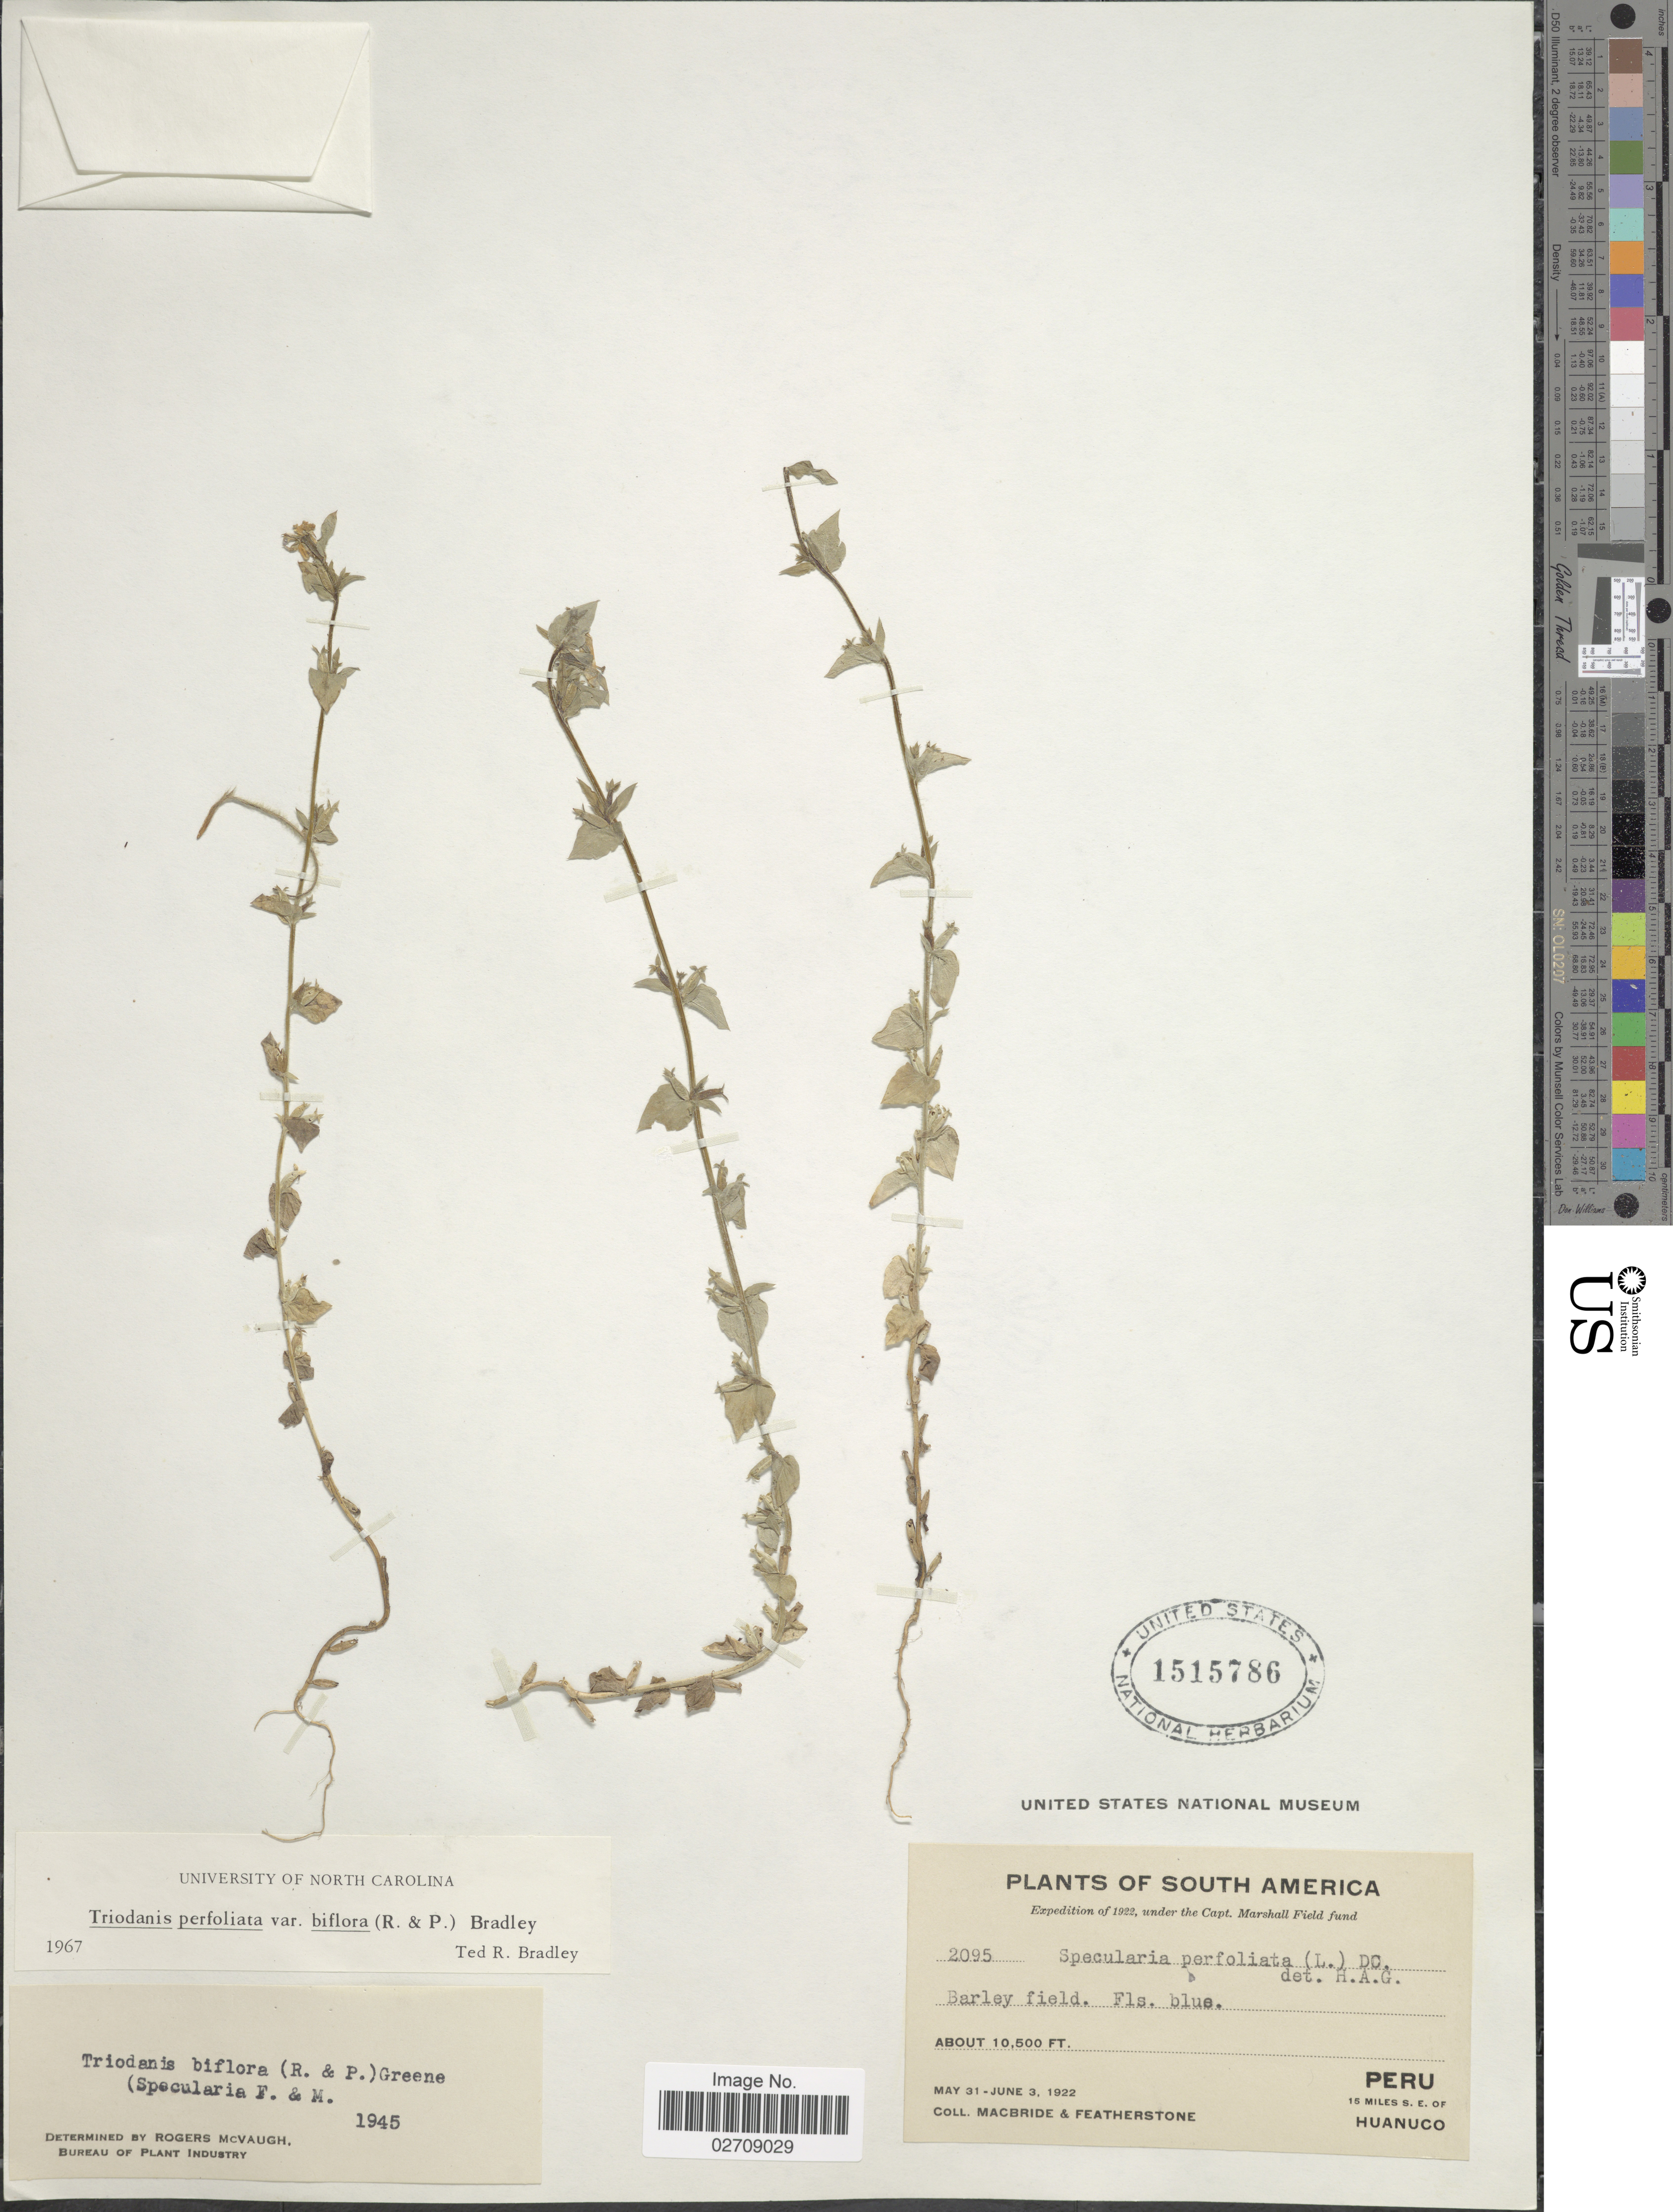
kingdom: Plantae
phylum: Tracheophyta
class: Magnoliopsida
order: Asterales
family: Campanulaceae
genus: Triodanis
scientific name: Triodanis perfoliata var. biflora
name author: (Ruiz & Pav.) Bradley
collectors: Macbride, -- & -. Featherstone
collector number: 2095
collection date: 1922-05-31/1922-06-03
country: Peru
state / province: Huánuco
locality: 15 miles SE of Huanuco. Barley field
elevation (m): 3200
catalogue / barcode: US 1515786